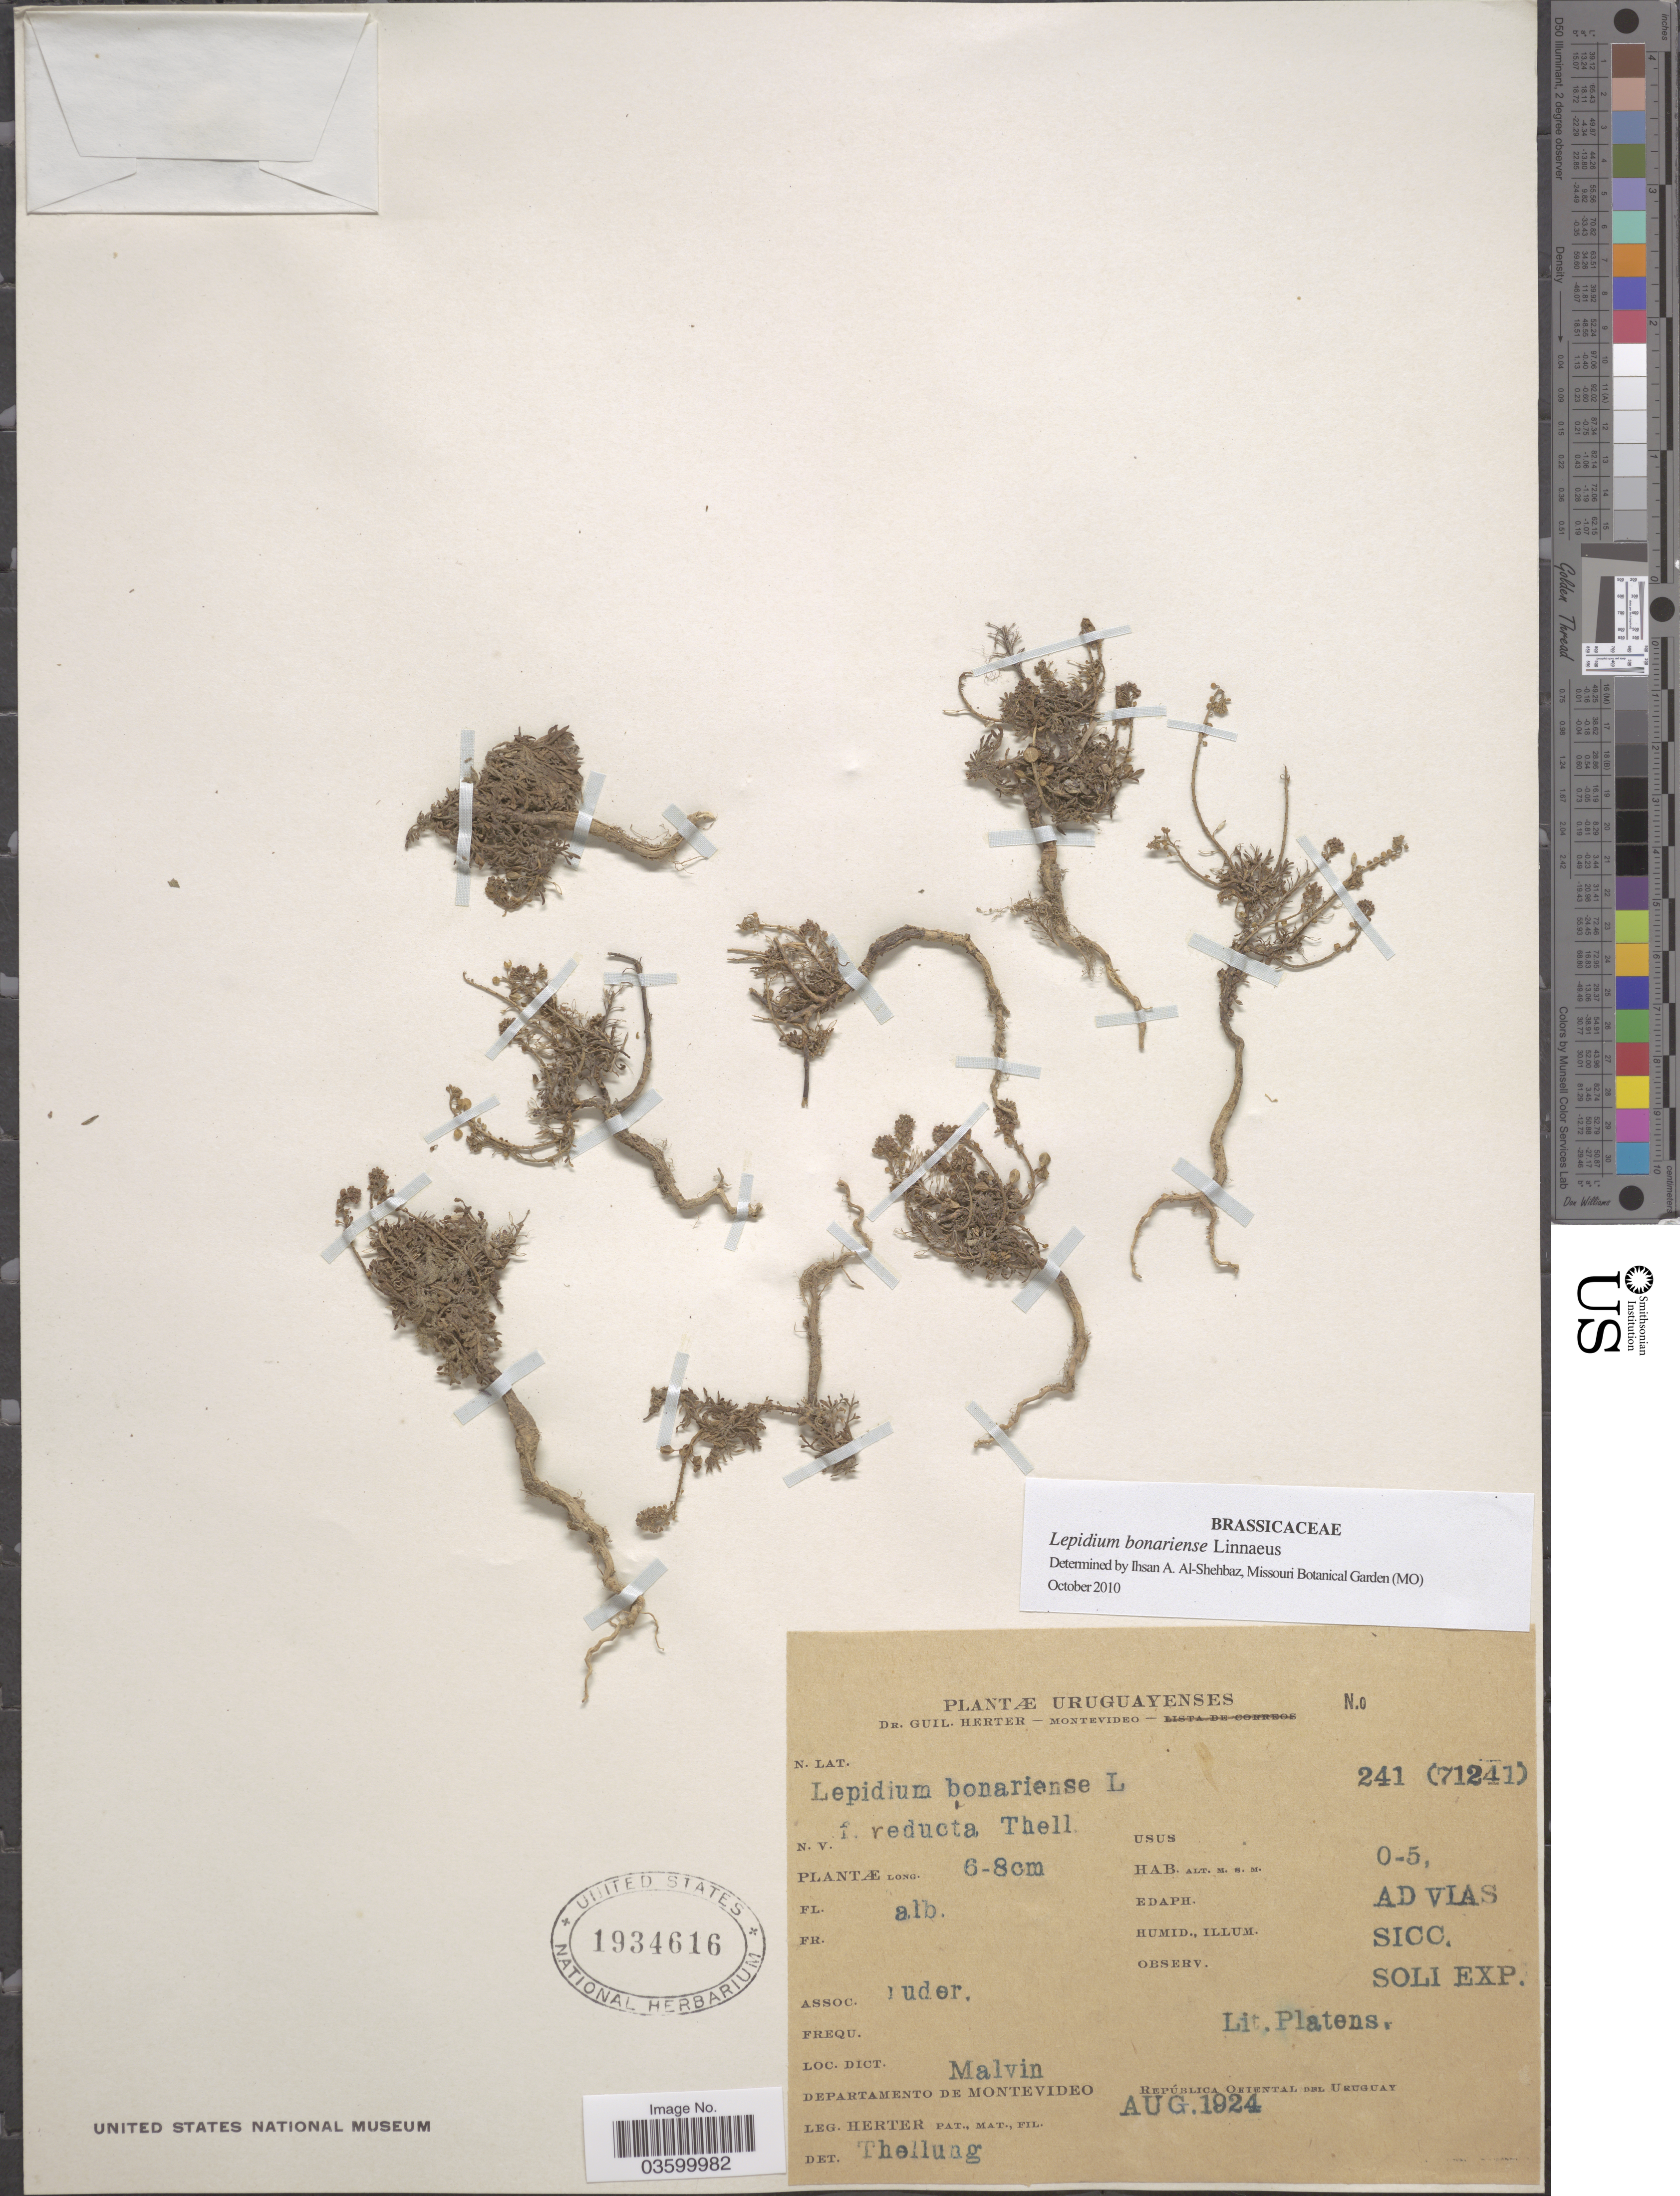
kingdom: Plantae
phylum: Tracheophyta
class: Magnoliopsida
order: Brassicales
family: Brassicaceae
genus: Lepidium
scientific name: Lepidium bonariense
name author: L.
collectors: G. Herter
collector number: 241 (71241)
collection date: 1924-08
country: Uruguay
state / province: Montevideo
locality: Dict. Malvin. Departamento de Montevideo. República Oriental del Uruguay.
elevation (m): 0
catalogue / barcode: US 1934616